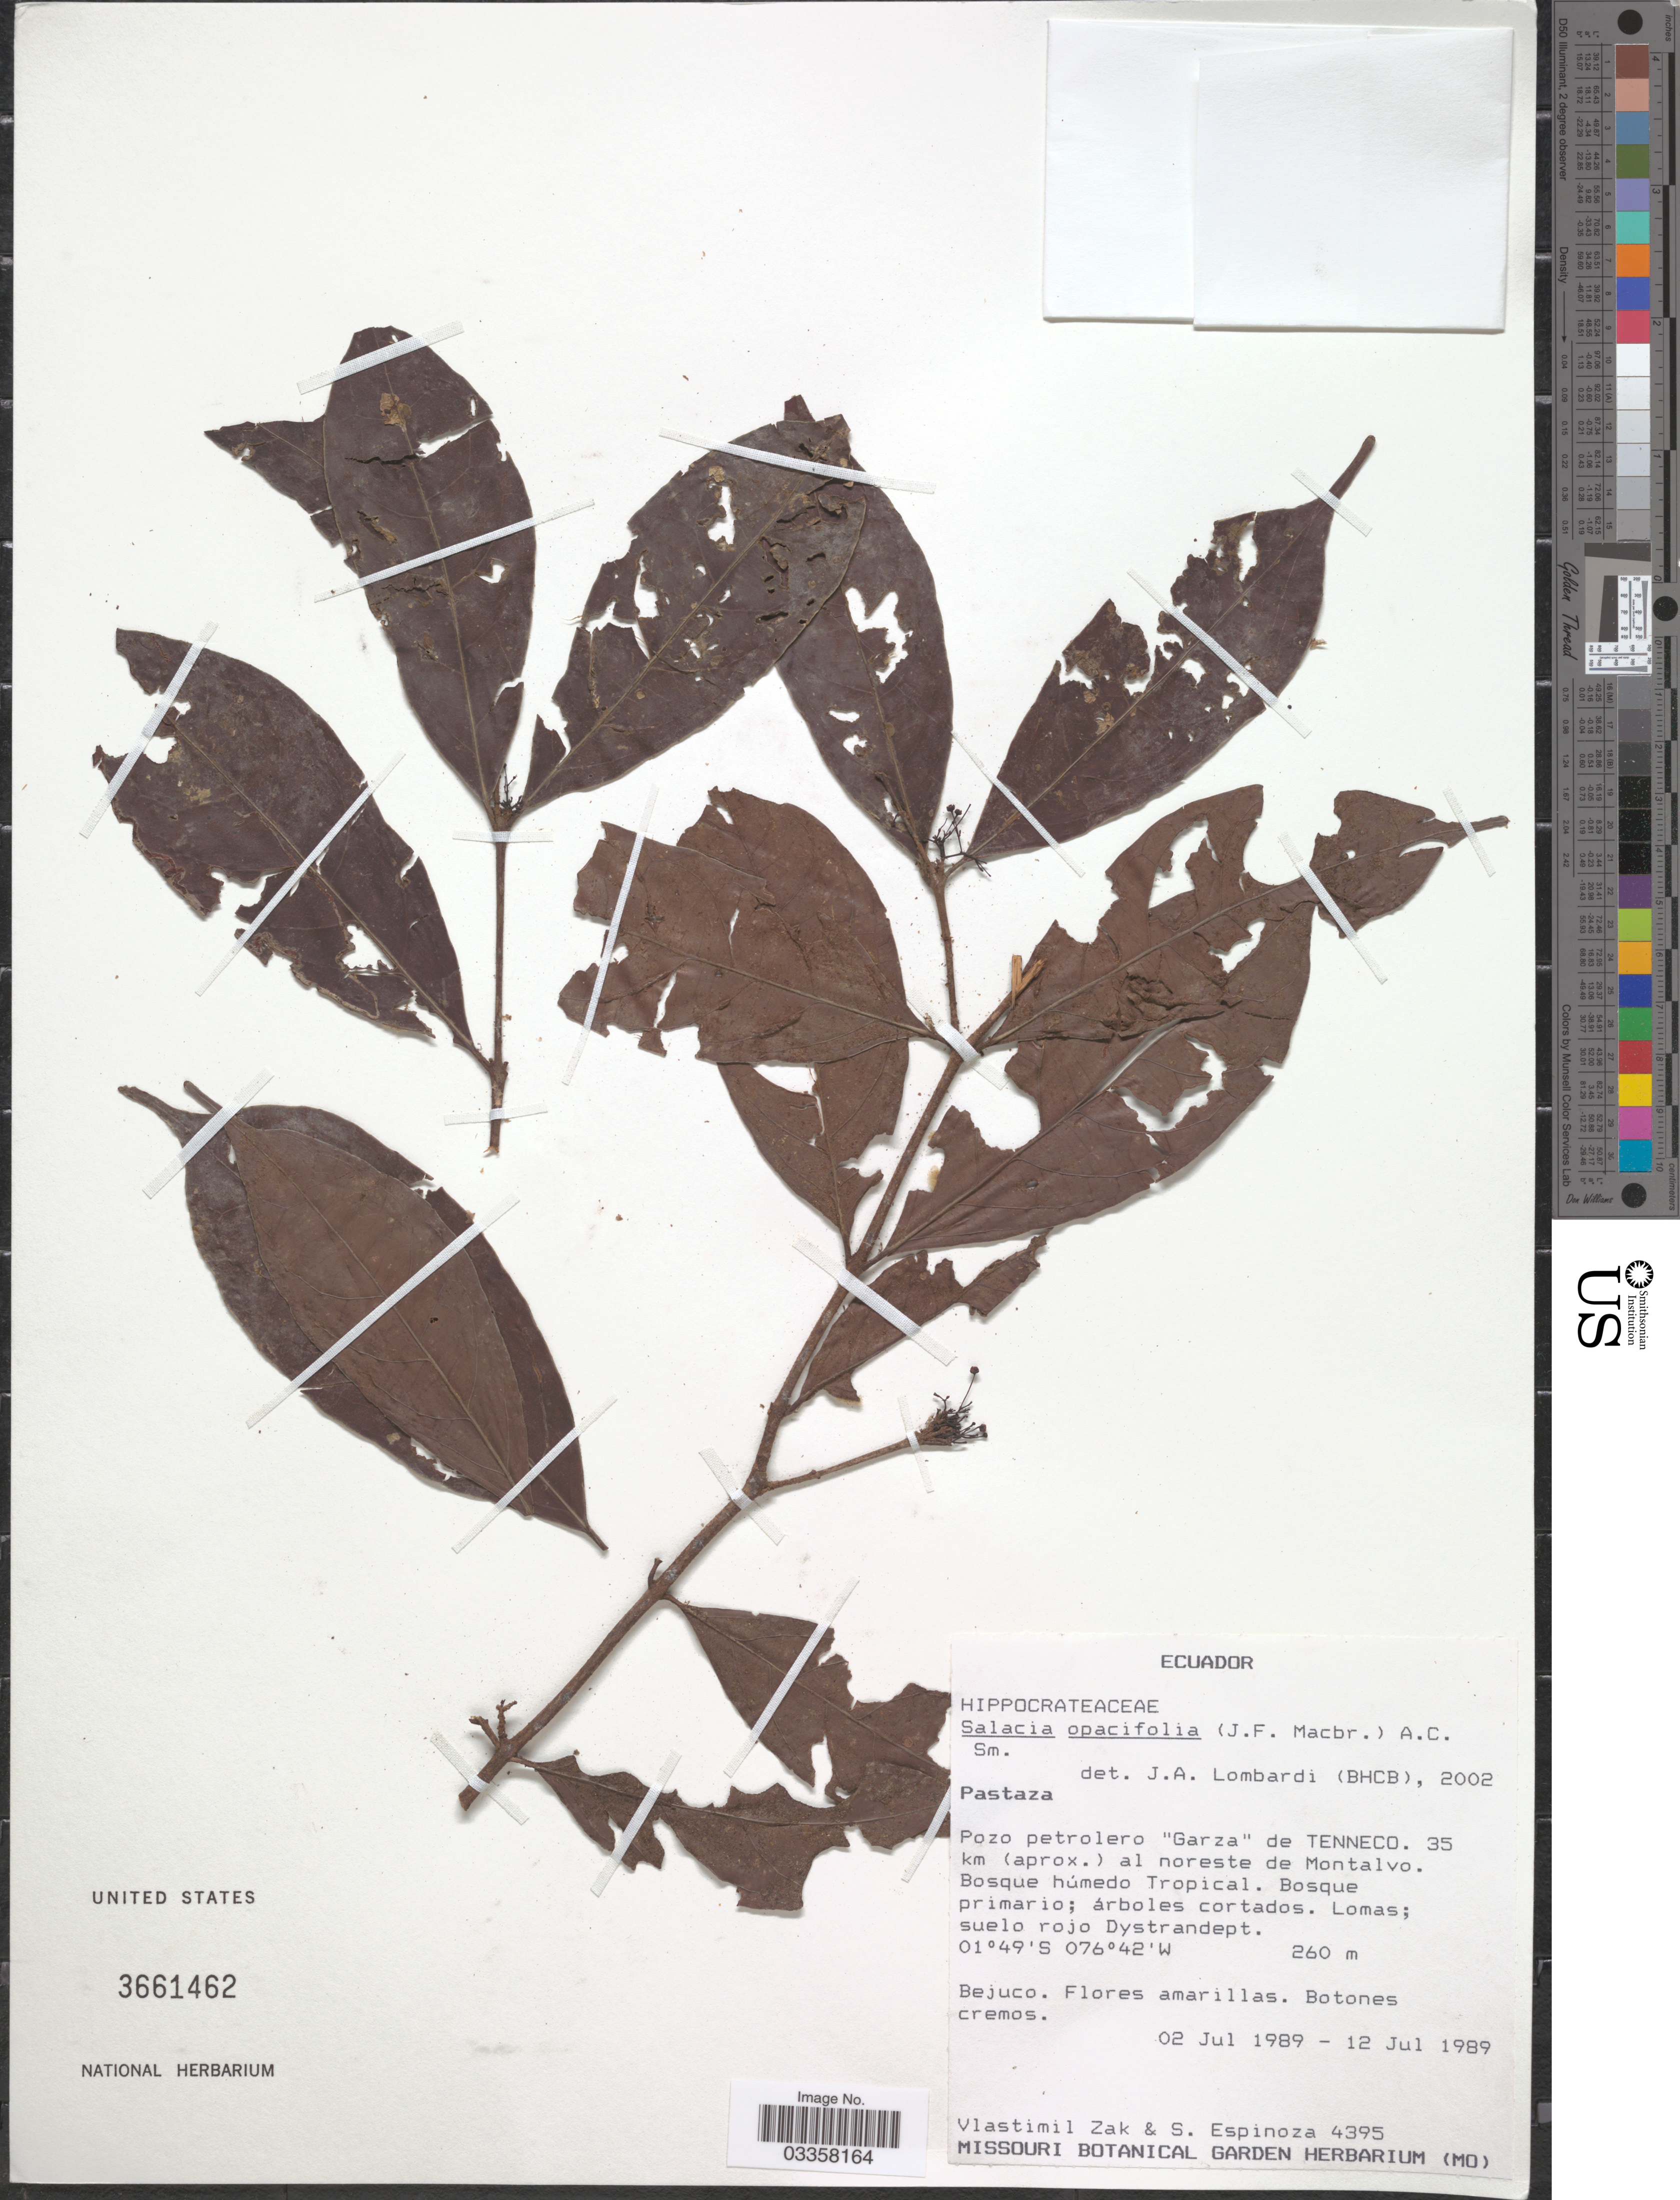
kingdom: Plantae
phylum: Tracheophyta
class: Magnoliopsida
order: Celastrales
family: Celastraceae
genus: Salacia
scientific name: Salacia opacifolia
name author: (J.F. Macbr.) A.C. Sm.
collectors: V. Zak & S. Espinoza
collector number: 4395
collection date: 1989-07-02/1989-07-12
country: Ecuador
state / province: Pastaza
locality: Pozo petrolero "Garza" de Tenneco. 35 km (aprox.) al noreste de Montalvo.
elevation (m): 260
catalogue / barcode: US 3661462